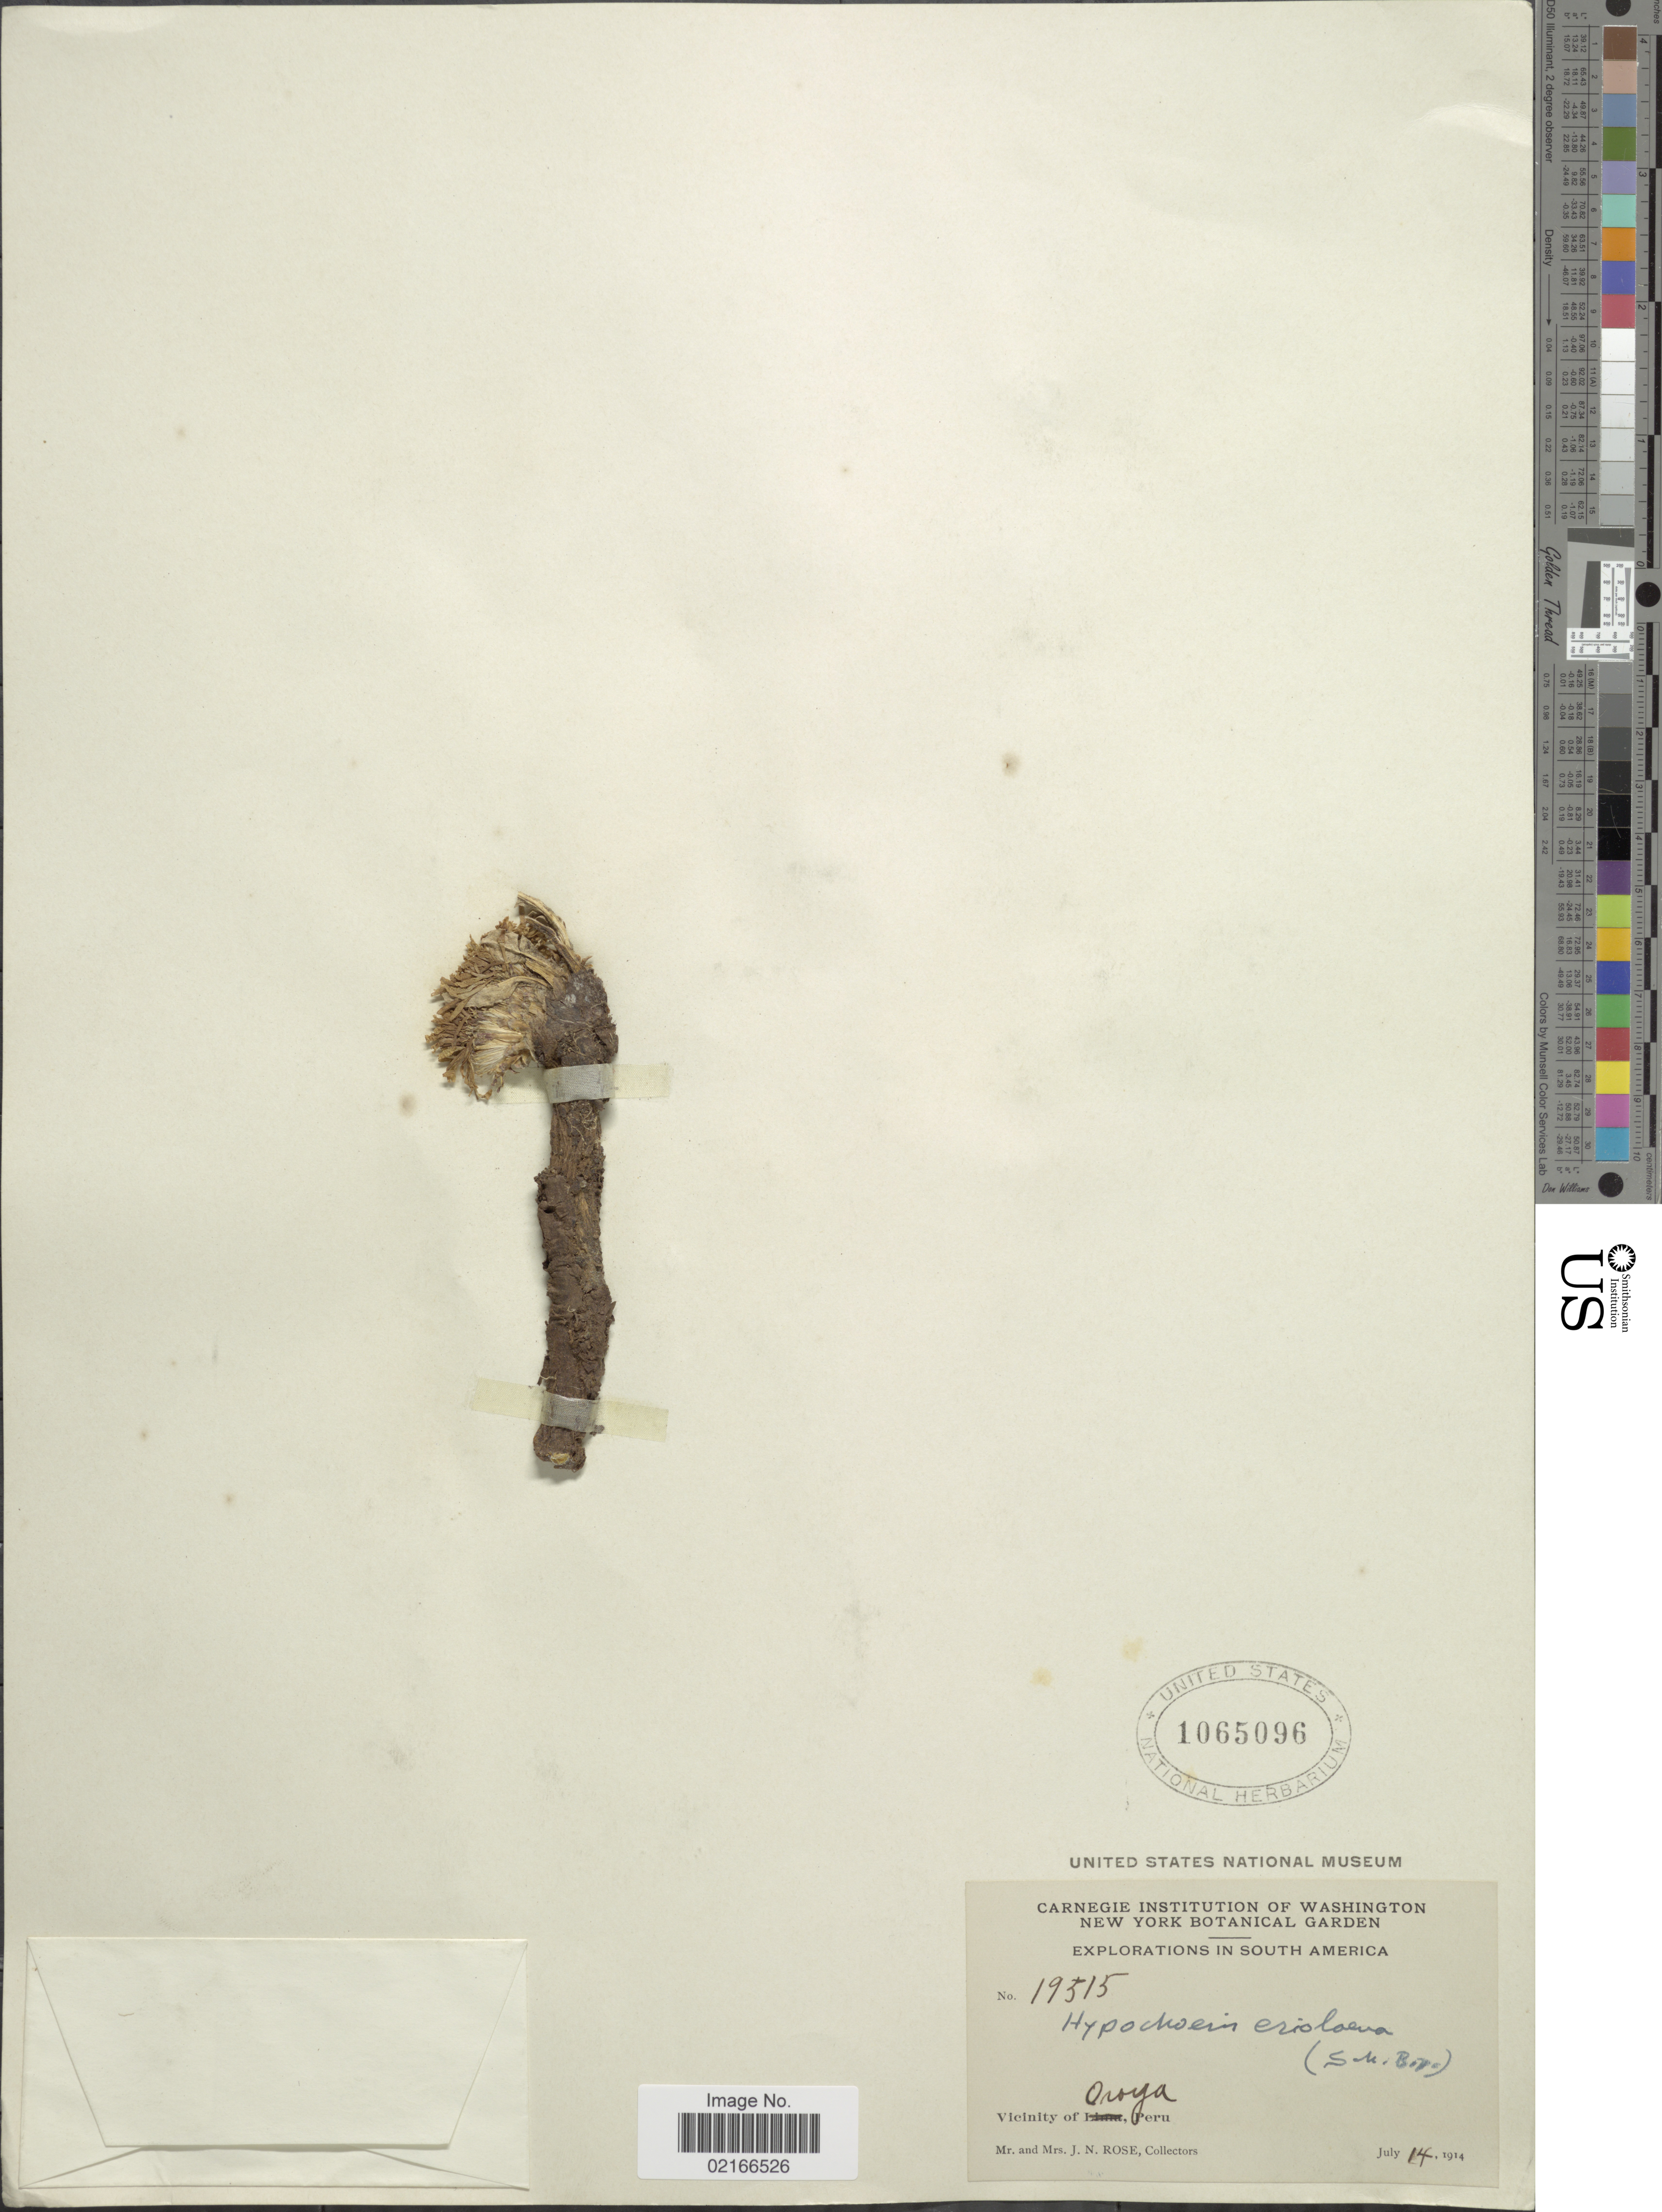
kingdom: Plantae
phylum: Tracheophyta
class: Magnoliopsida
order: Asterales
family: Asteraceae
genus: Hypochaeris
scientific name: Hypochaeris eriolaena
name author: (Sch. Bip.) Reiche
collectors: J. N. Rose & L. B. Rose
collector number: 19515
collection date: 1914-07-14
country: Peru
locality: Vicinity of Oroya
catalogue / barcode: US 1065096